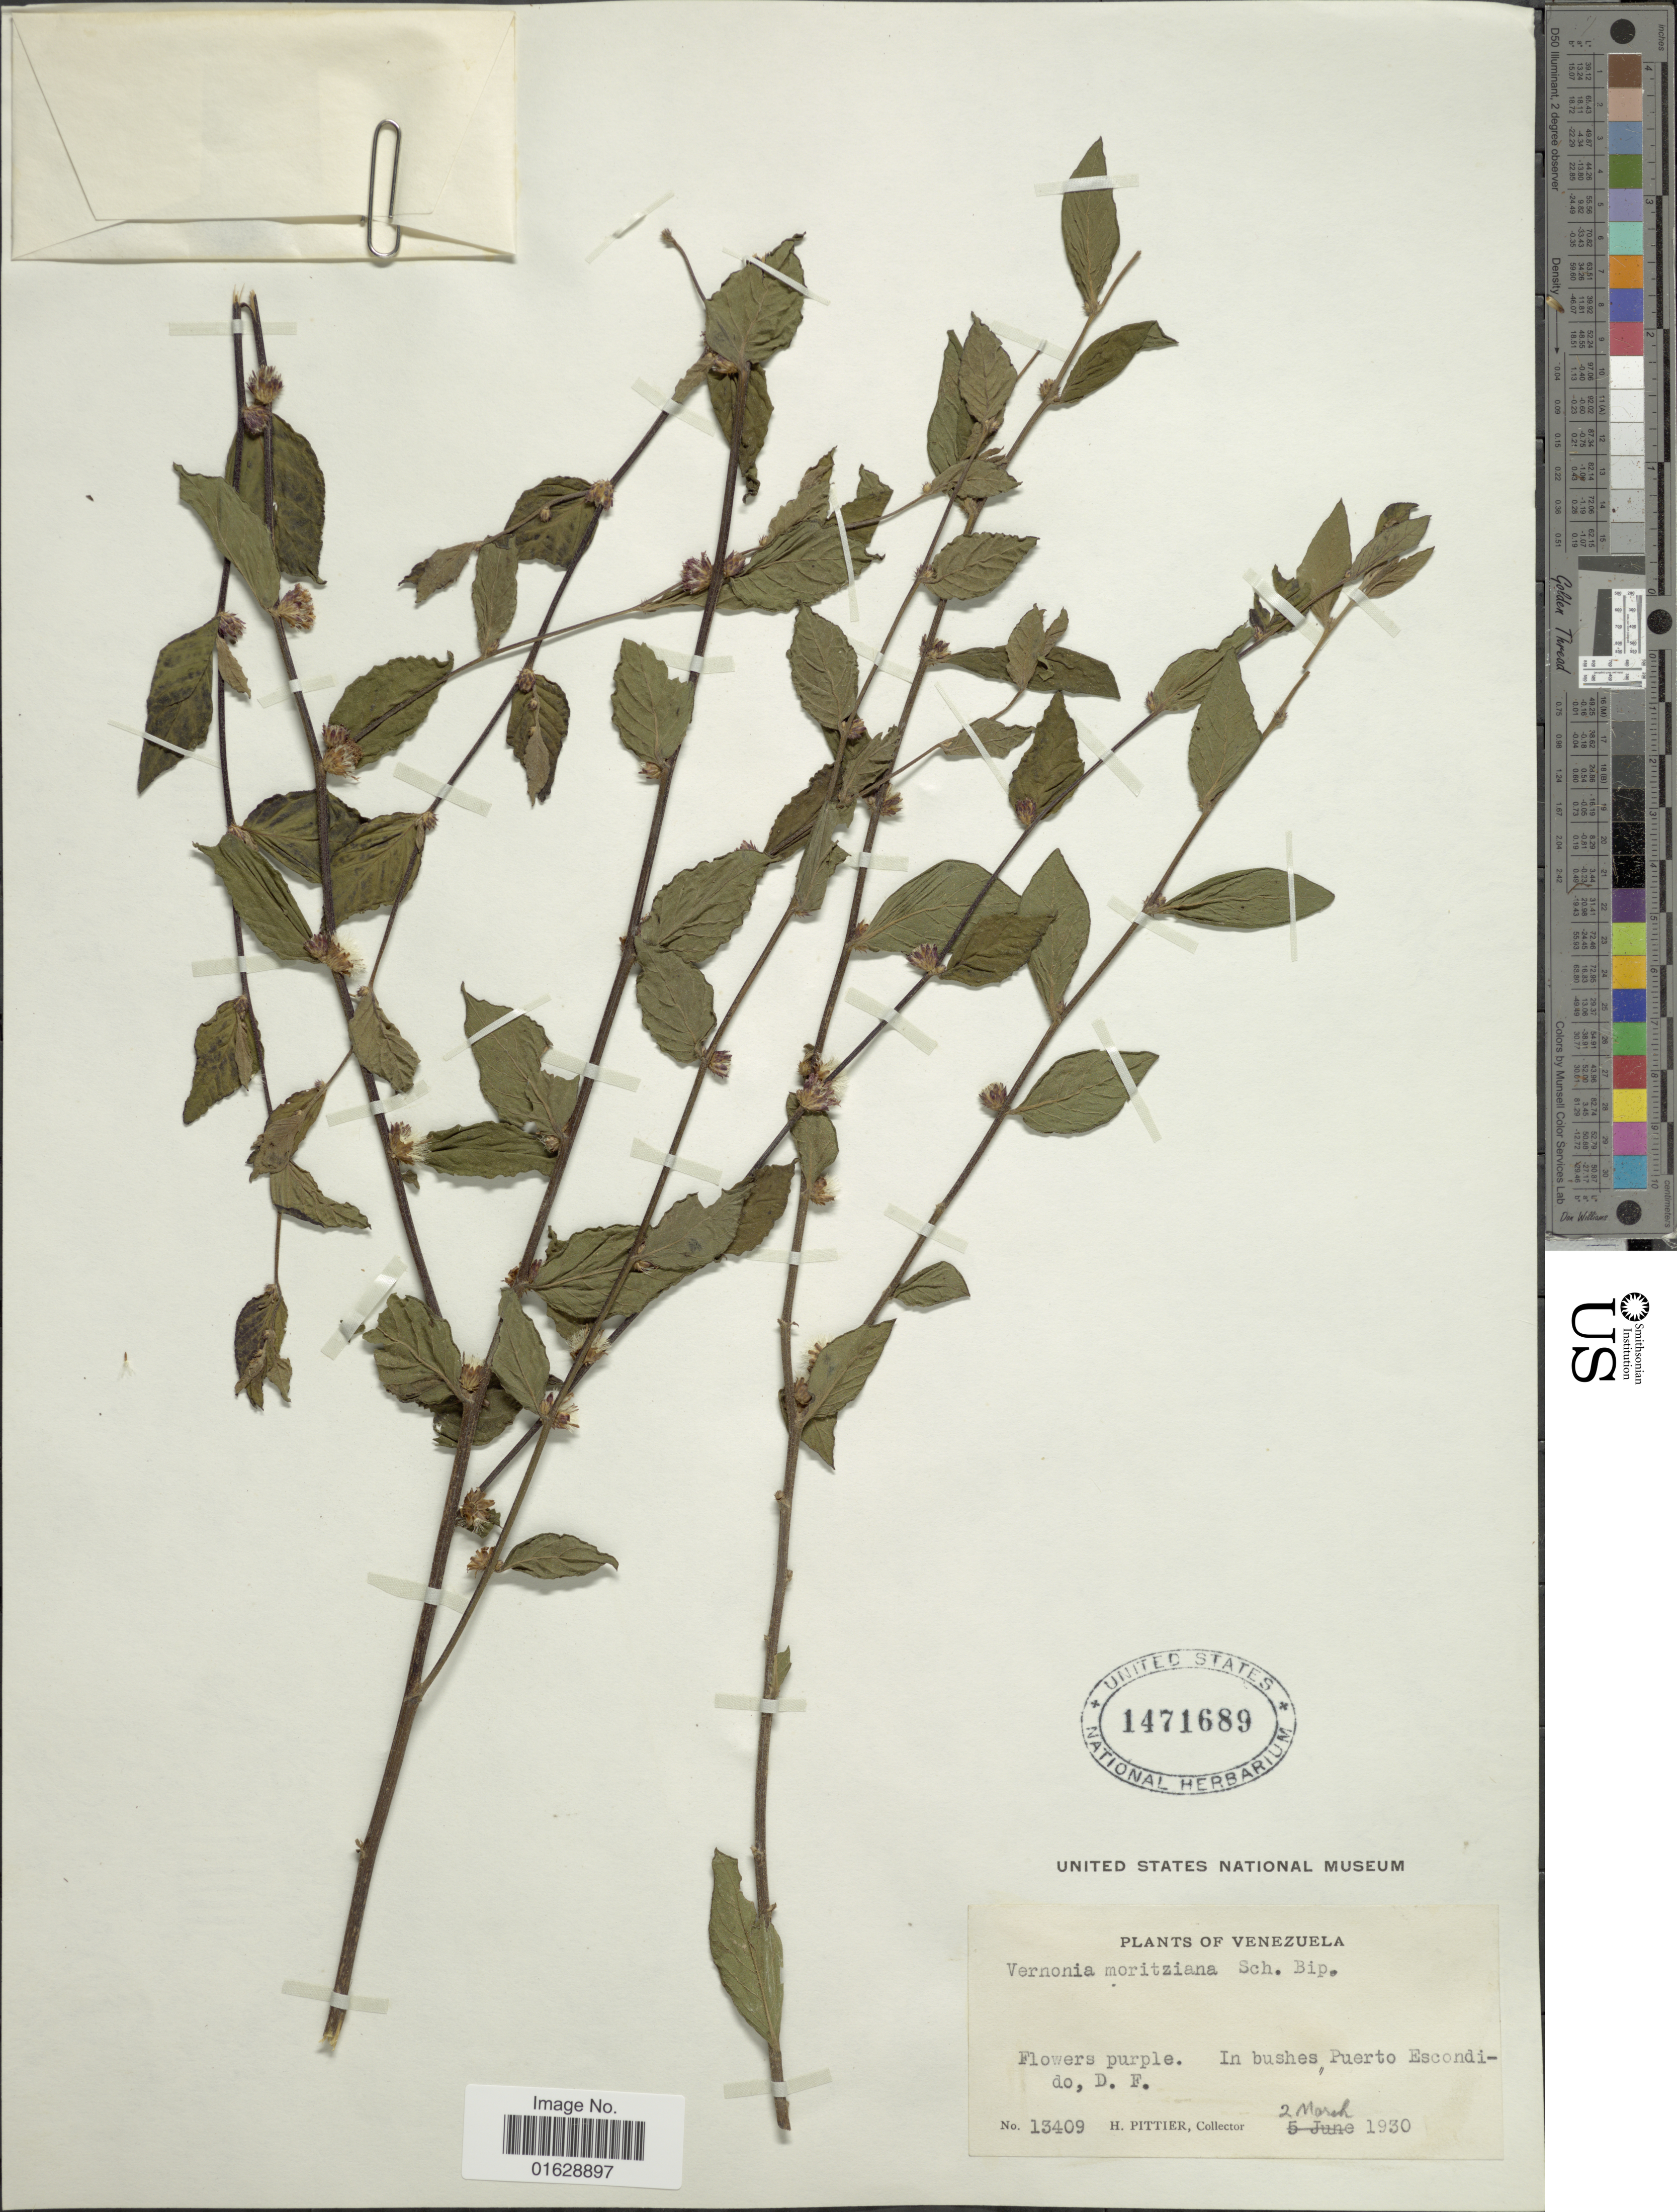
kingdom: Plantae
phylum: Tracheophyta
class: Magnoliopsida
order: Asterales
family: Asteraceae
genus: Lepidaploa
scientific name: Lepidaploa gracilis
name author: (Kunth) H. Rob.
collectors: H. F. Pittier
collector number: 13409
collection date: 1930-03-02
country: Mexico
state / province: Distrito Federal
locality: Puerto Escondido, D. F.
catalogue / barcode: US 1471689